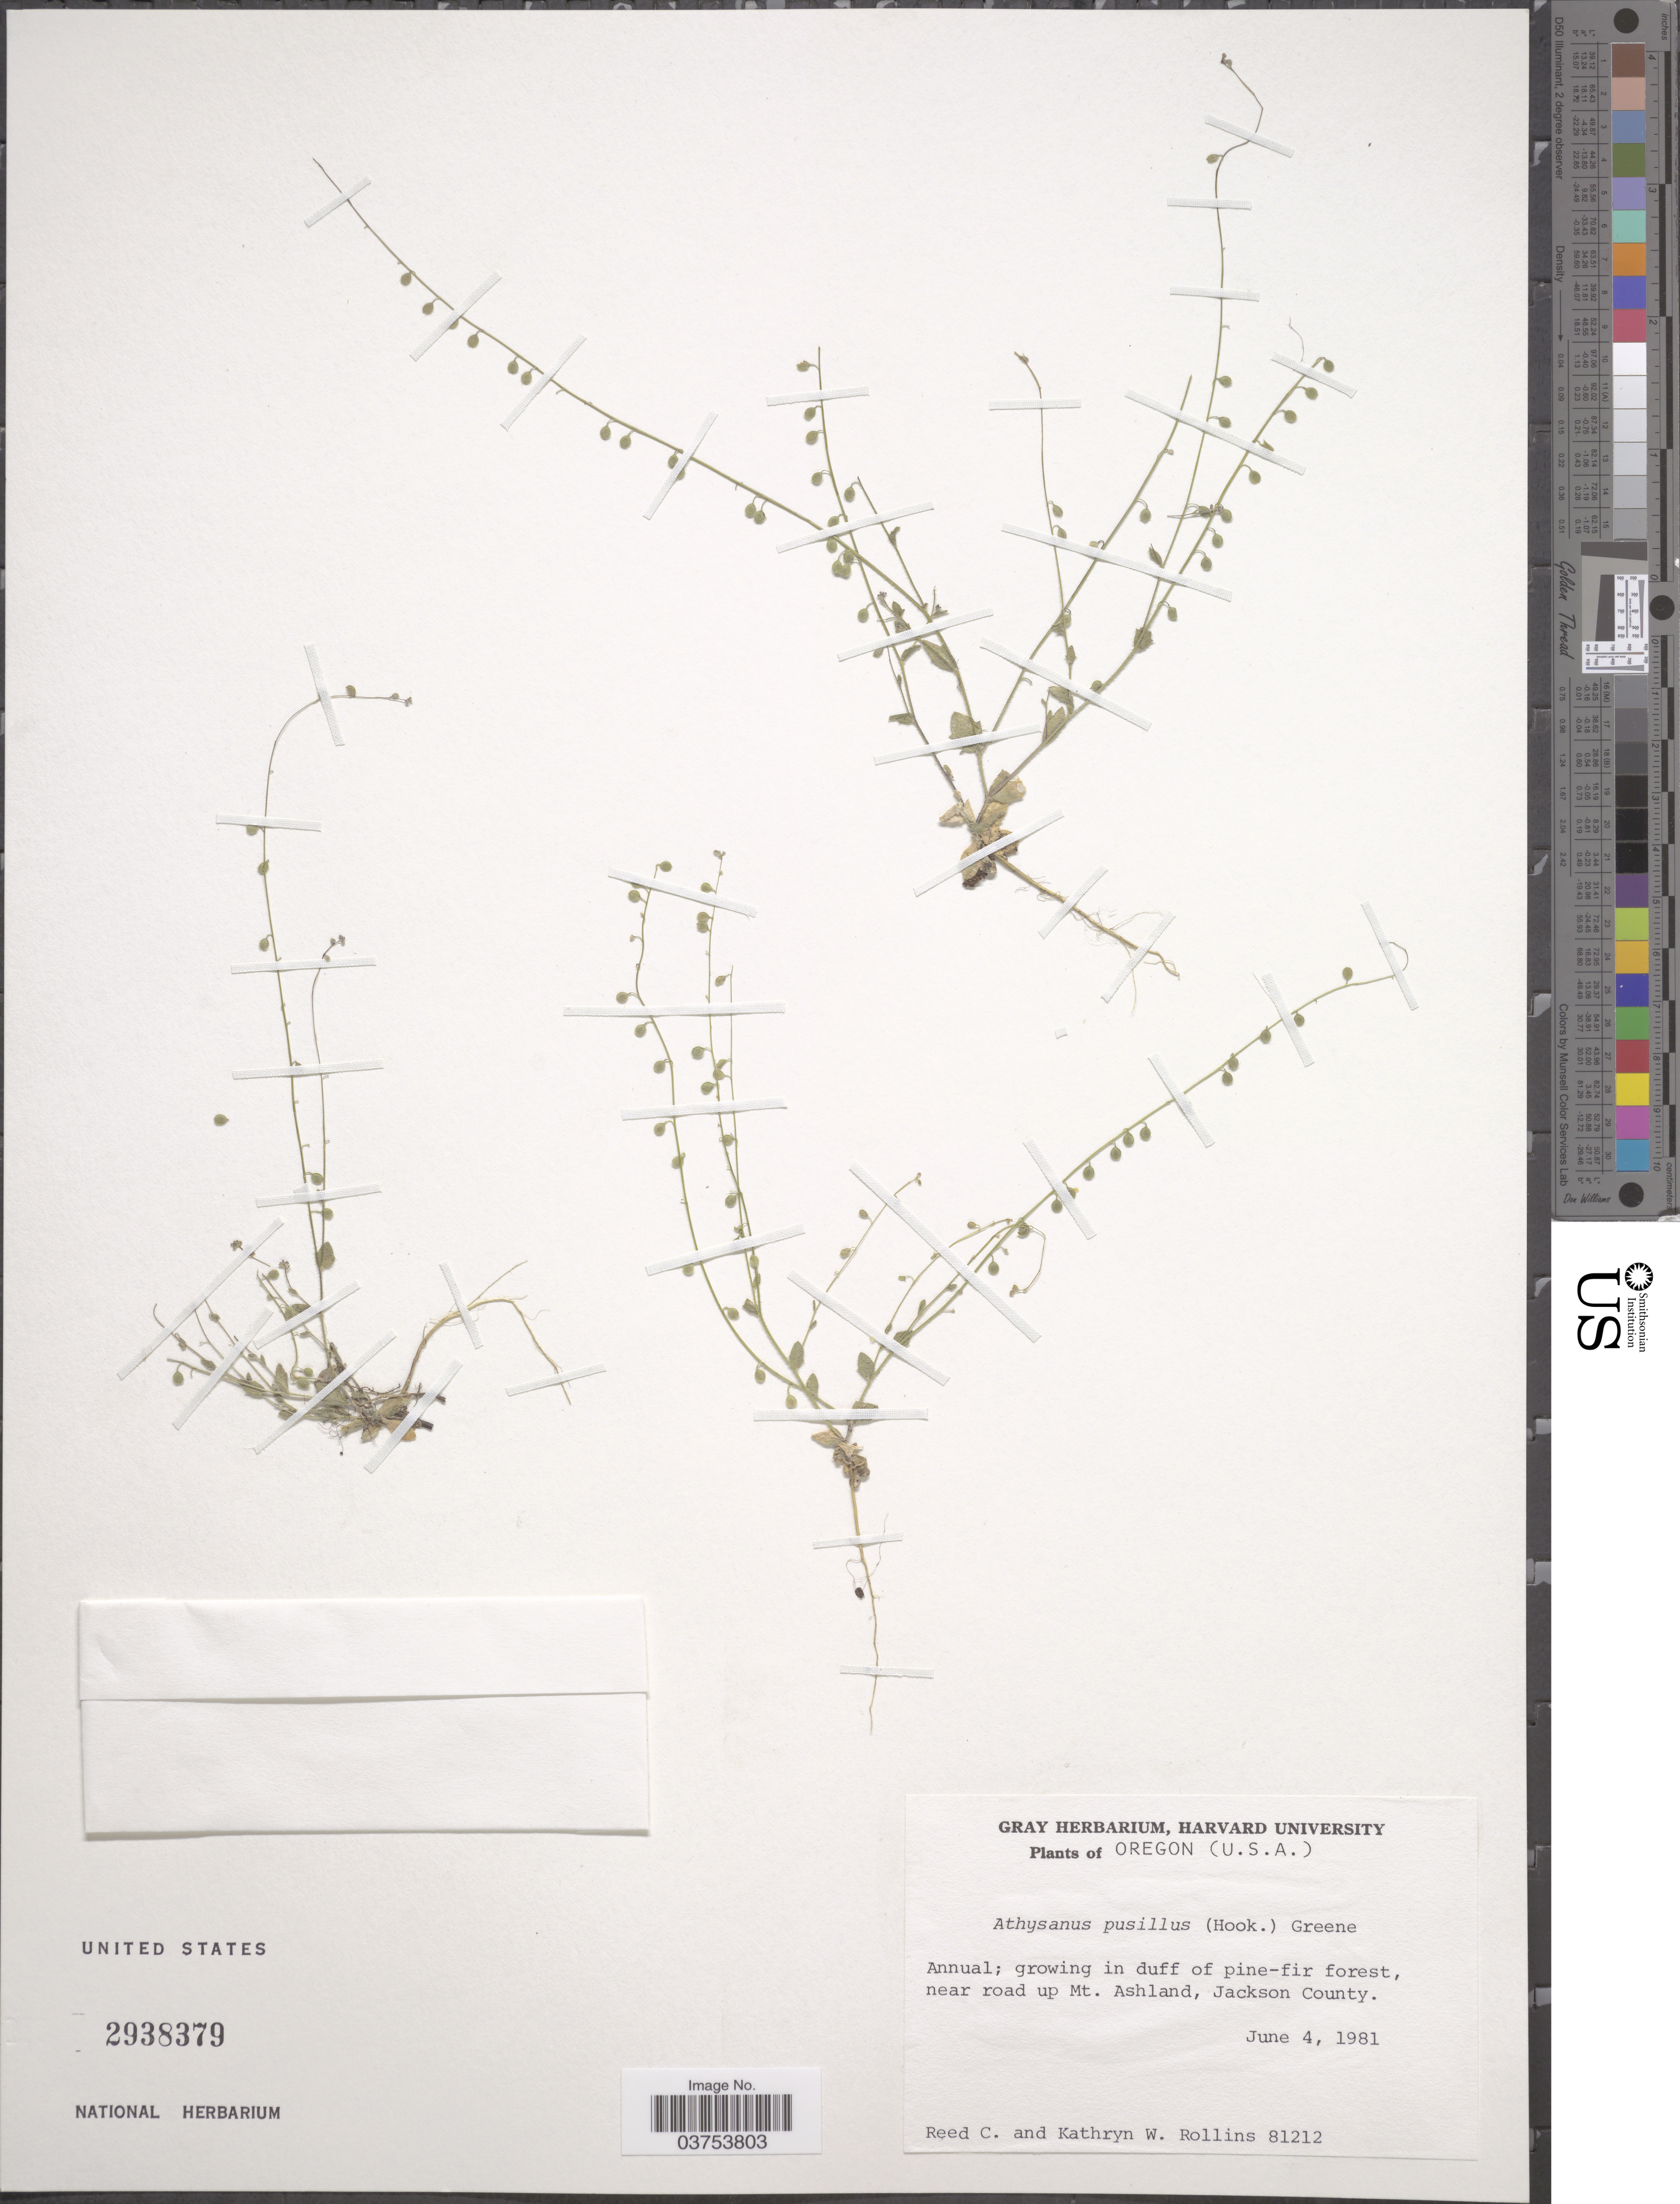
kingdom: Plantae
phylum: Tracheophyta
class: Magnoliopsida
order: Brassicales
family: Brassicaceae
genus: Athysanus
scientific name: Athysanus pusillus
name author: (Hook.) Greene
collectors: R. C. Rollins & K. W. Rollins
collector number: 81212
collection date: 1981-06-04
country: United States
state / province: Oregon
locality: Near road up Mt. Ashland, Jackson County.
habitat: growing in duff of pine-fir forest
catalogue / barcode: US 2938379